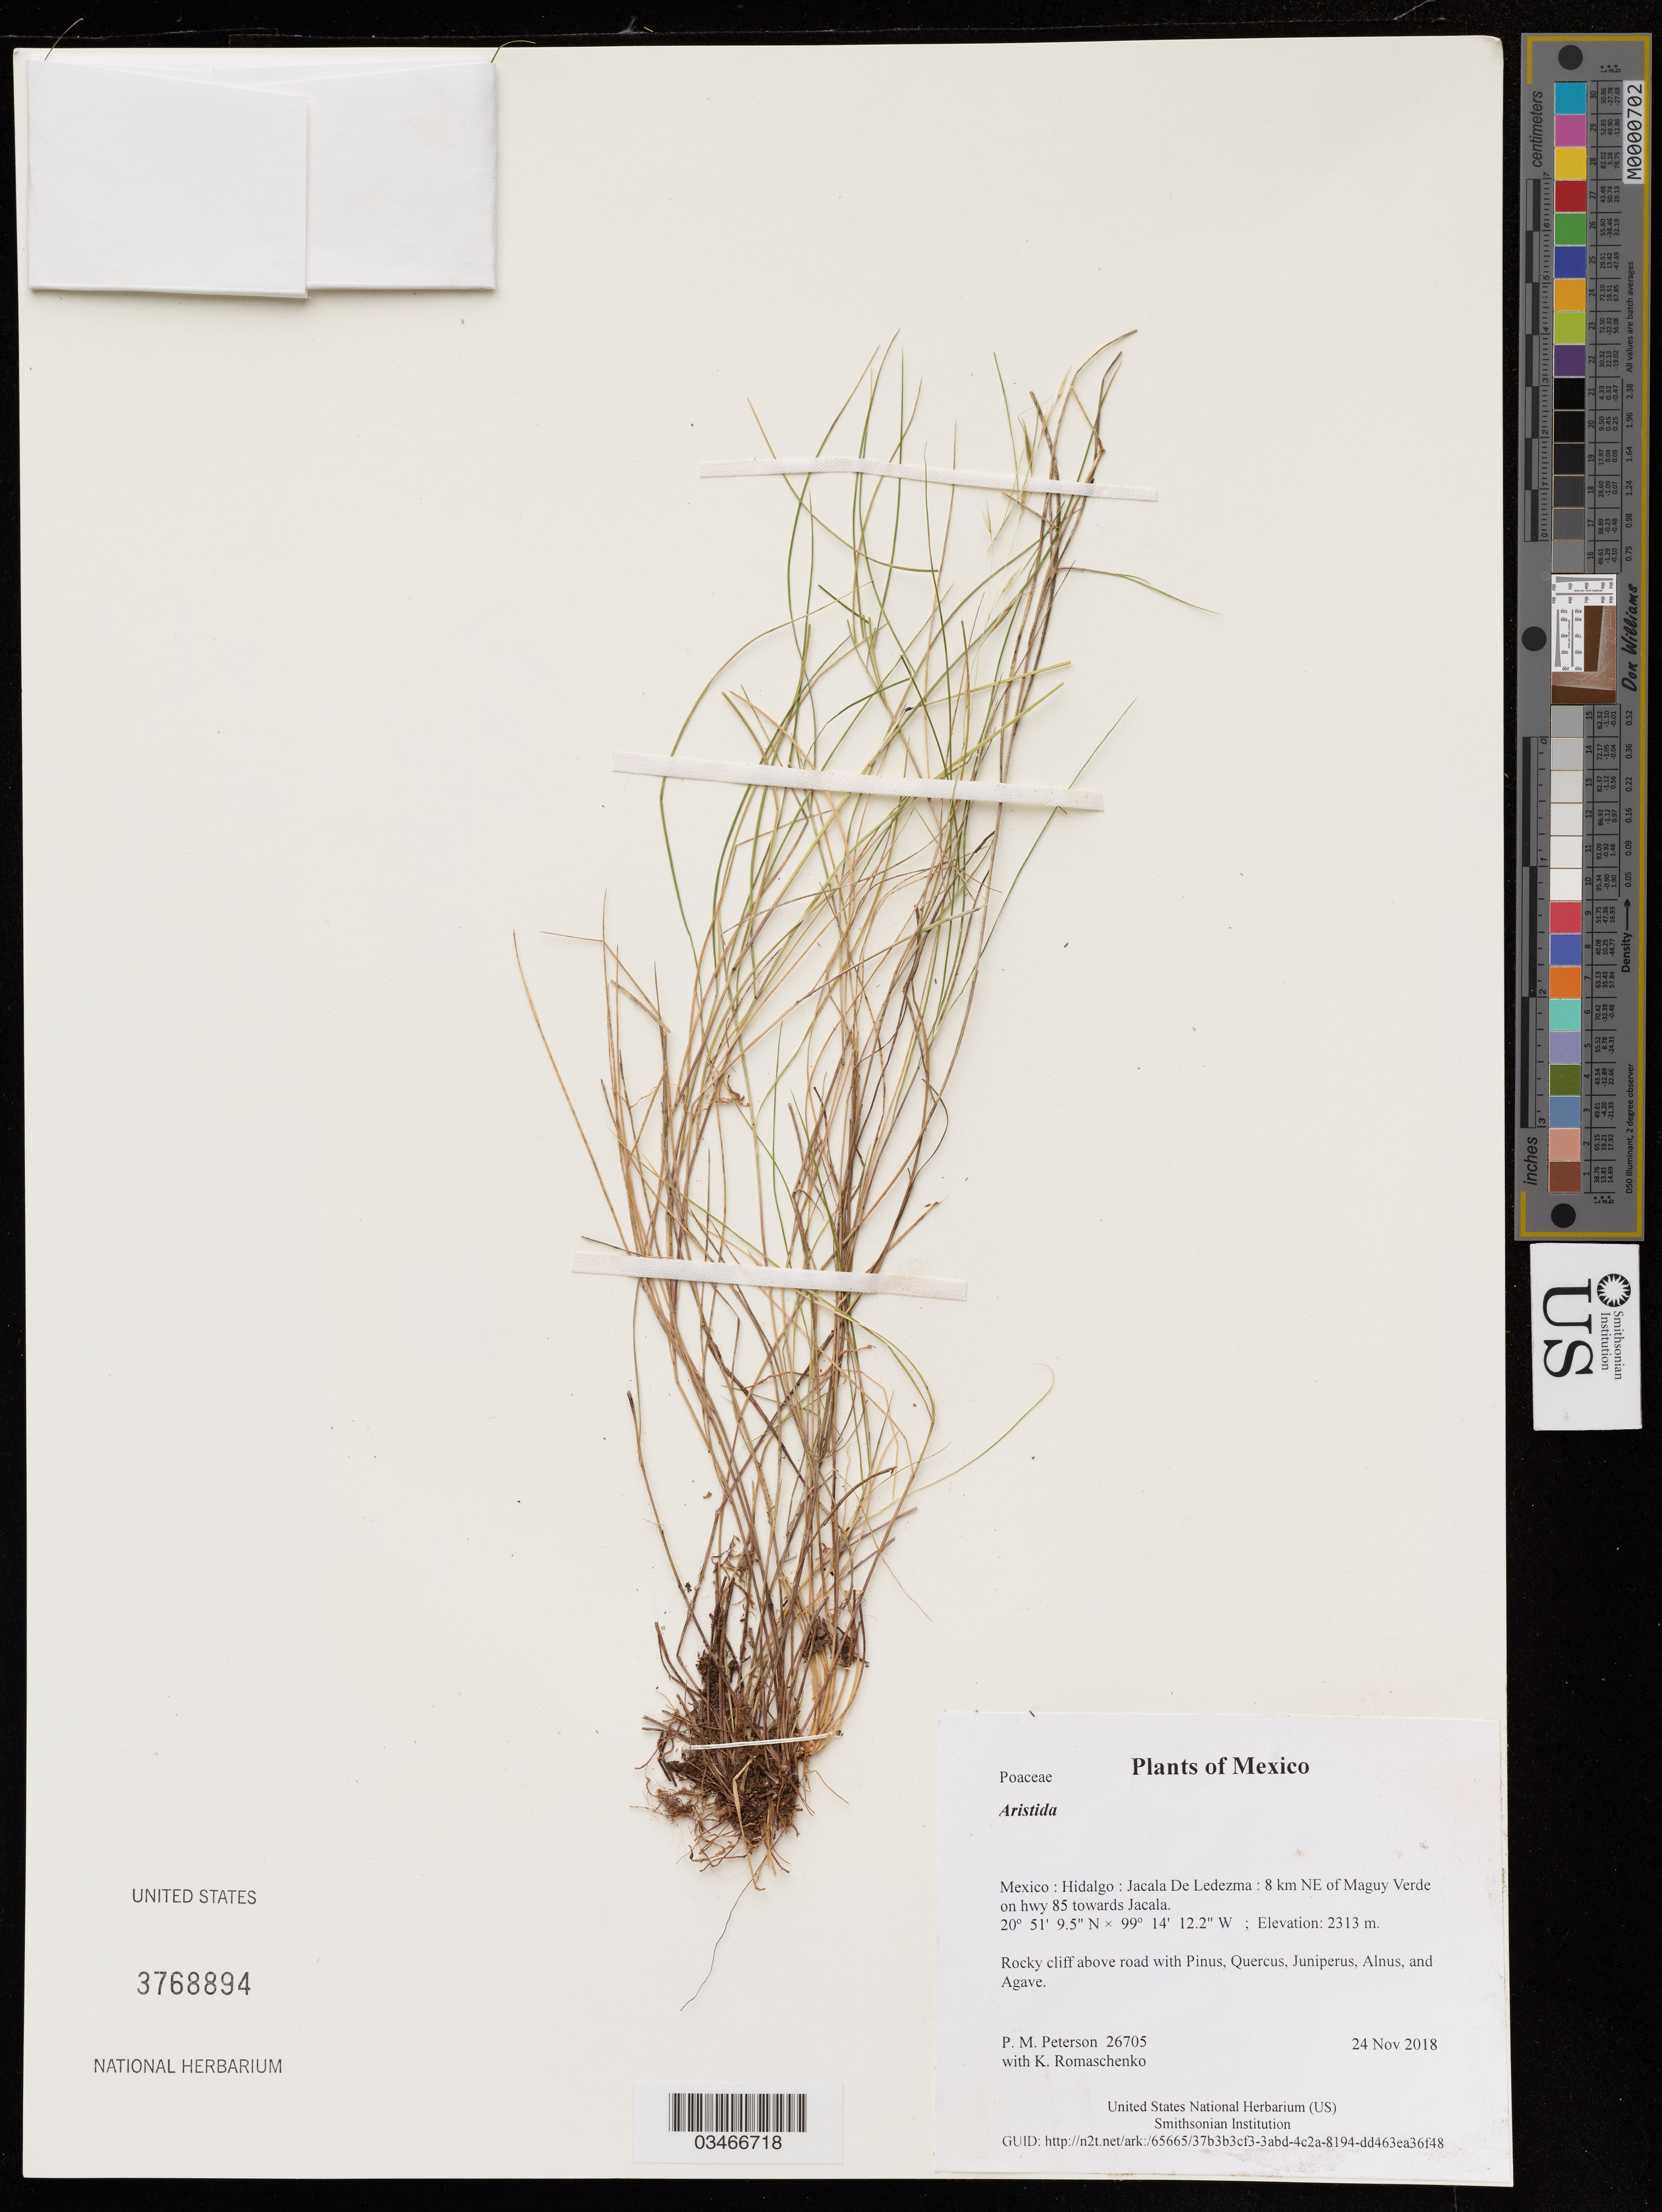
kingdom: Plantae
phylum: Tracheophyta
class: Liliopsida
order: Poales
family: Poaceae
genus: Aristida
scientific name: Aristida sp.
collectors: P. M. Peterson & K. Romaschenko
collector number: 26705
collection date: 2018-11-24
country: Mexico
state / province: Hidalgo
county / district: Jacala De Ledezma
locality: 8 km NE of Maguy Verde on hwy 85 towards Jacala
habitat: Rocky cliff above road with Pinus, Quercus, Juniperus, Alnus, and Agave.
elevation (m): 2313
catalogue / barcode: US 3768894